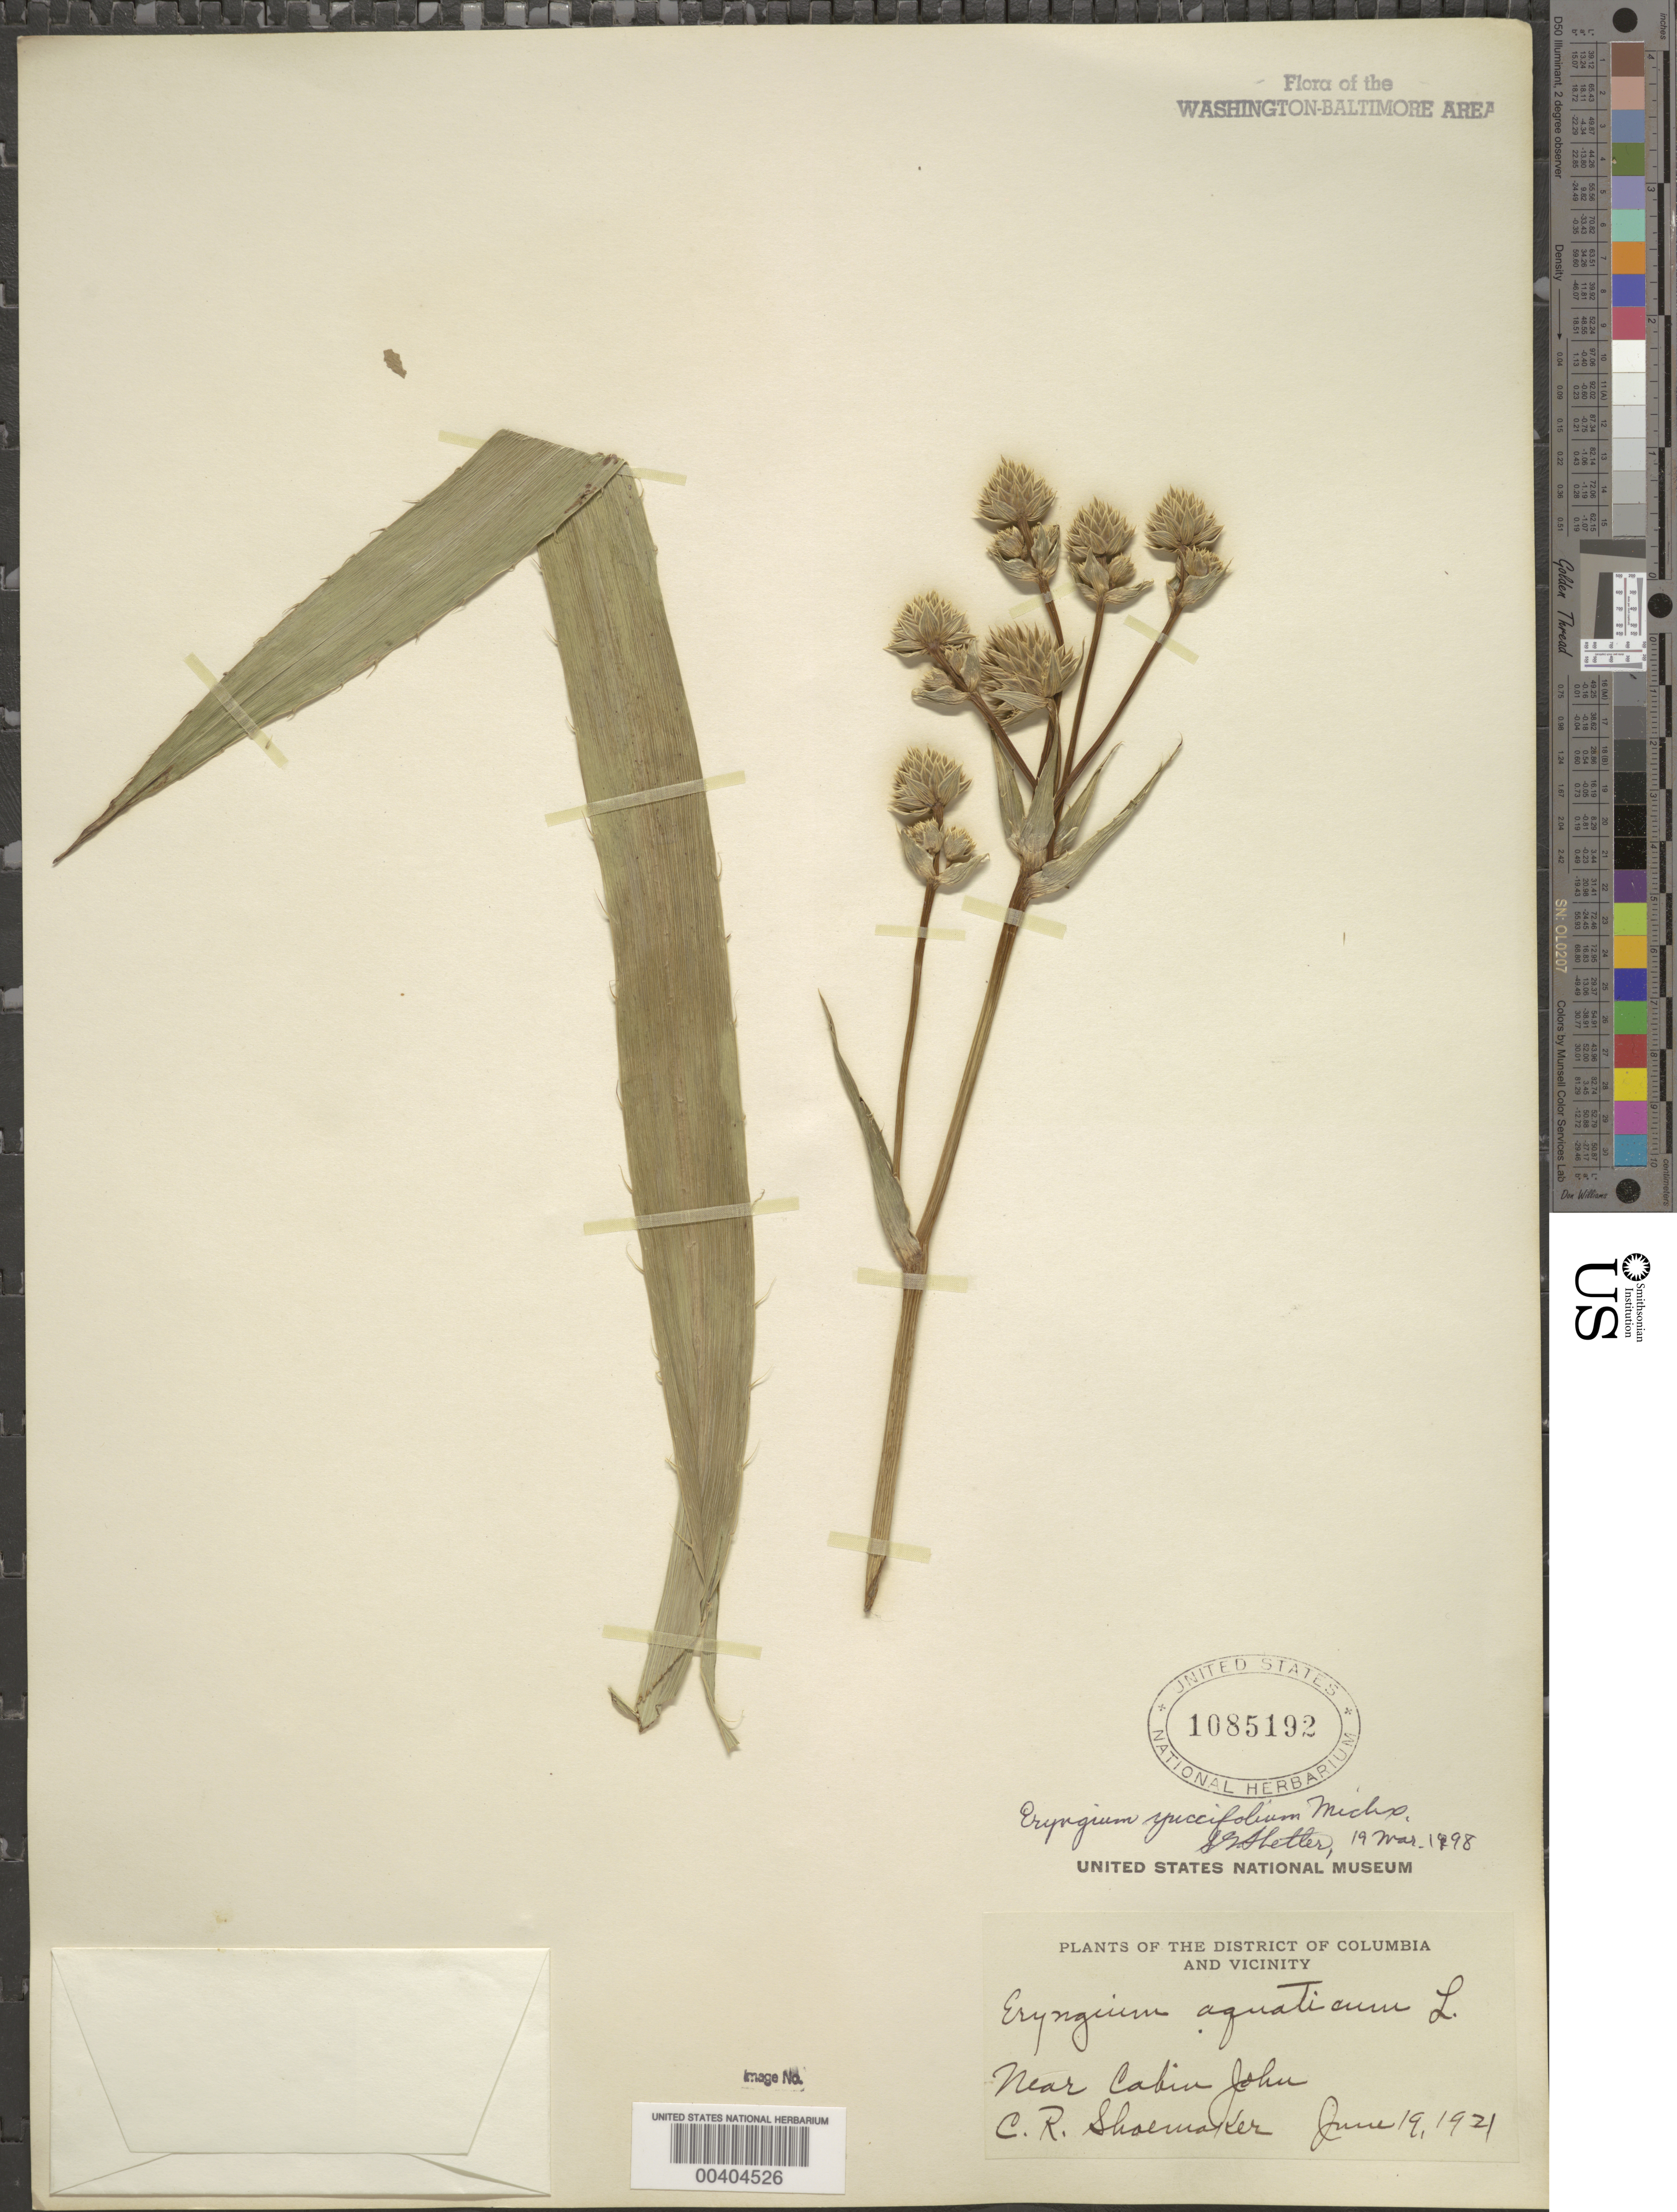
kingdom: Plantae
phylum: Tracheophyta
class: Magnoliopsida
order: Apiales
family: Apiaceae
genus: Eryngium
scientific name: Eryngium aquaticum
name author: L.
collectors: G. Vasey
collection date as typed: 1874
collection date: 1874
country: United States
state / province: Virginia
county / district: City of Alexandria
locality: Alexandria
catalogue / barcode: US 83192-2